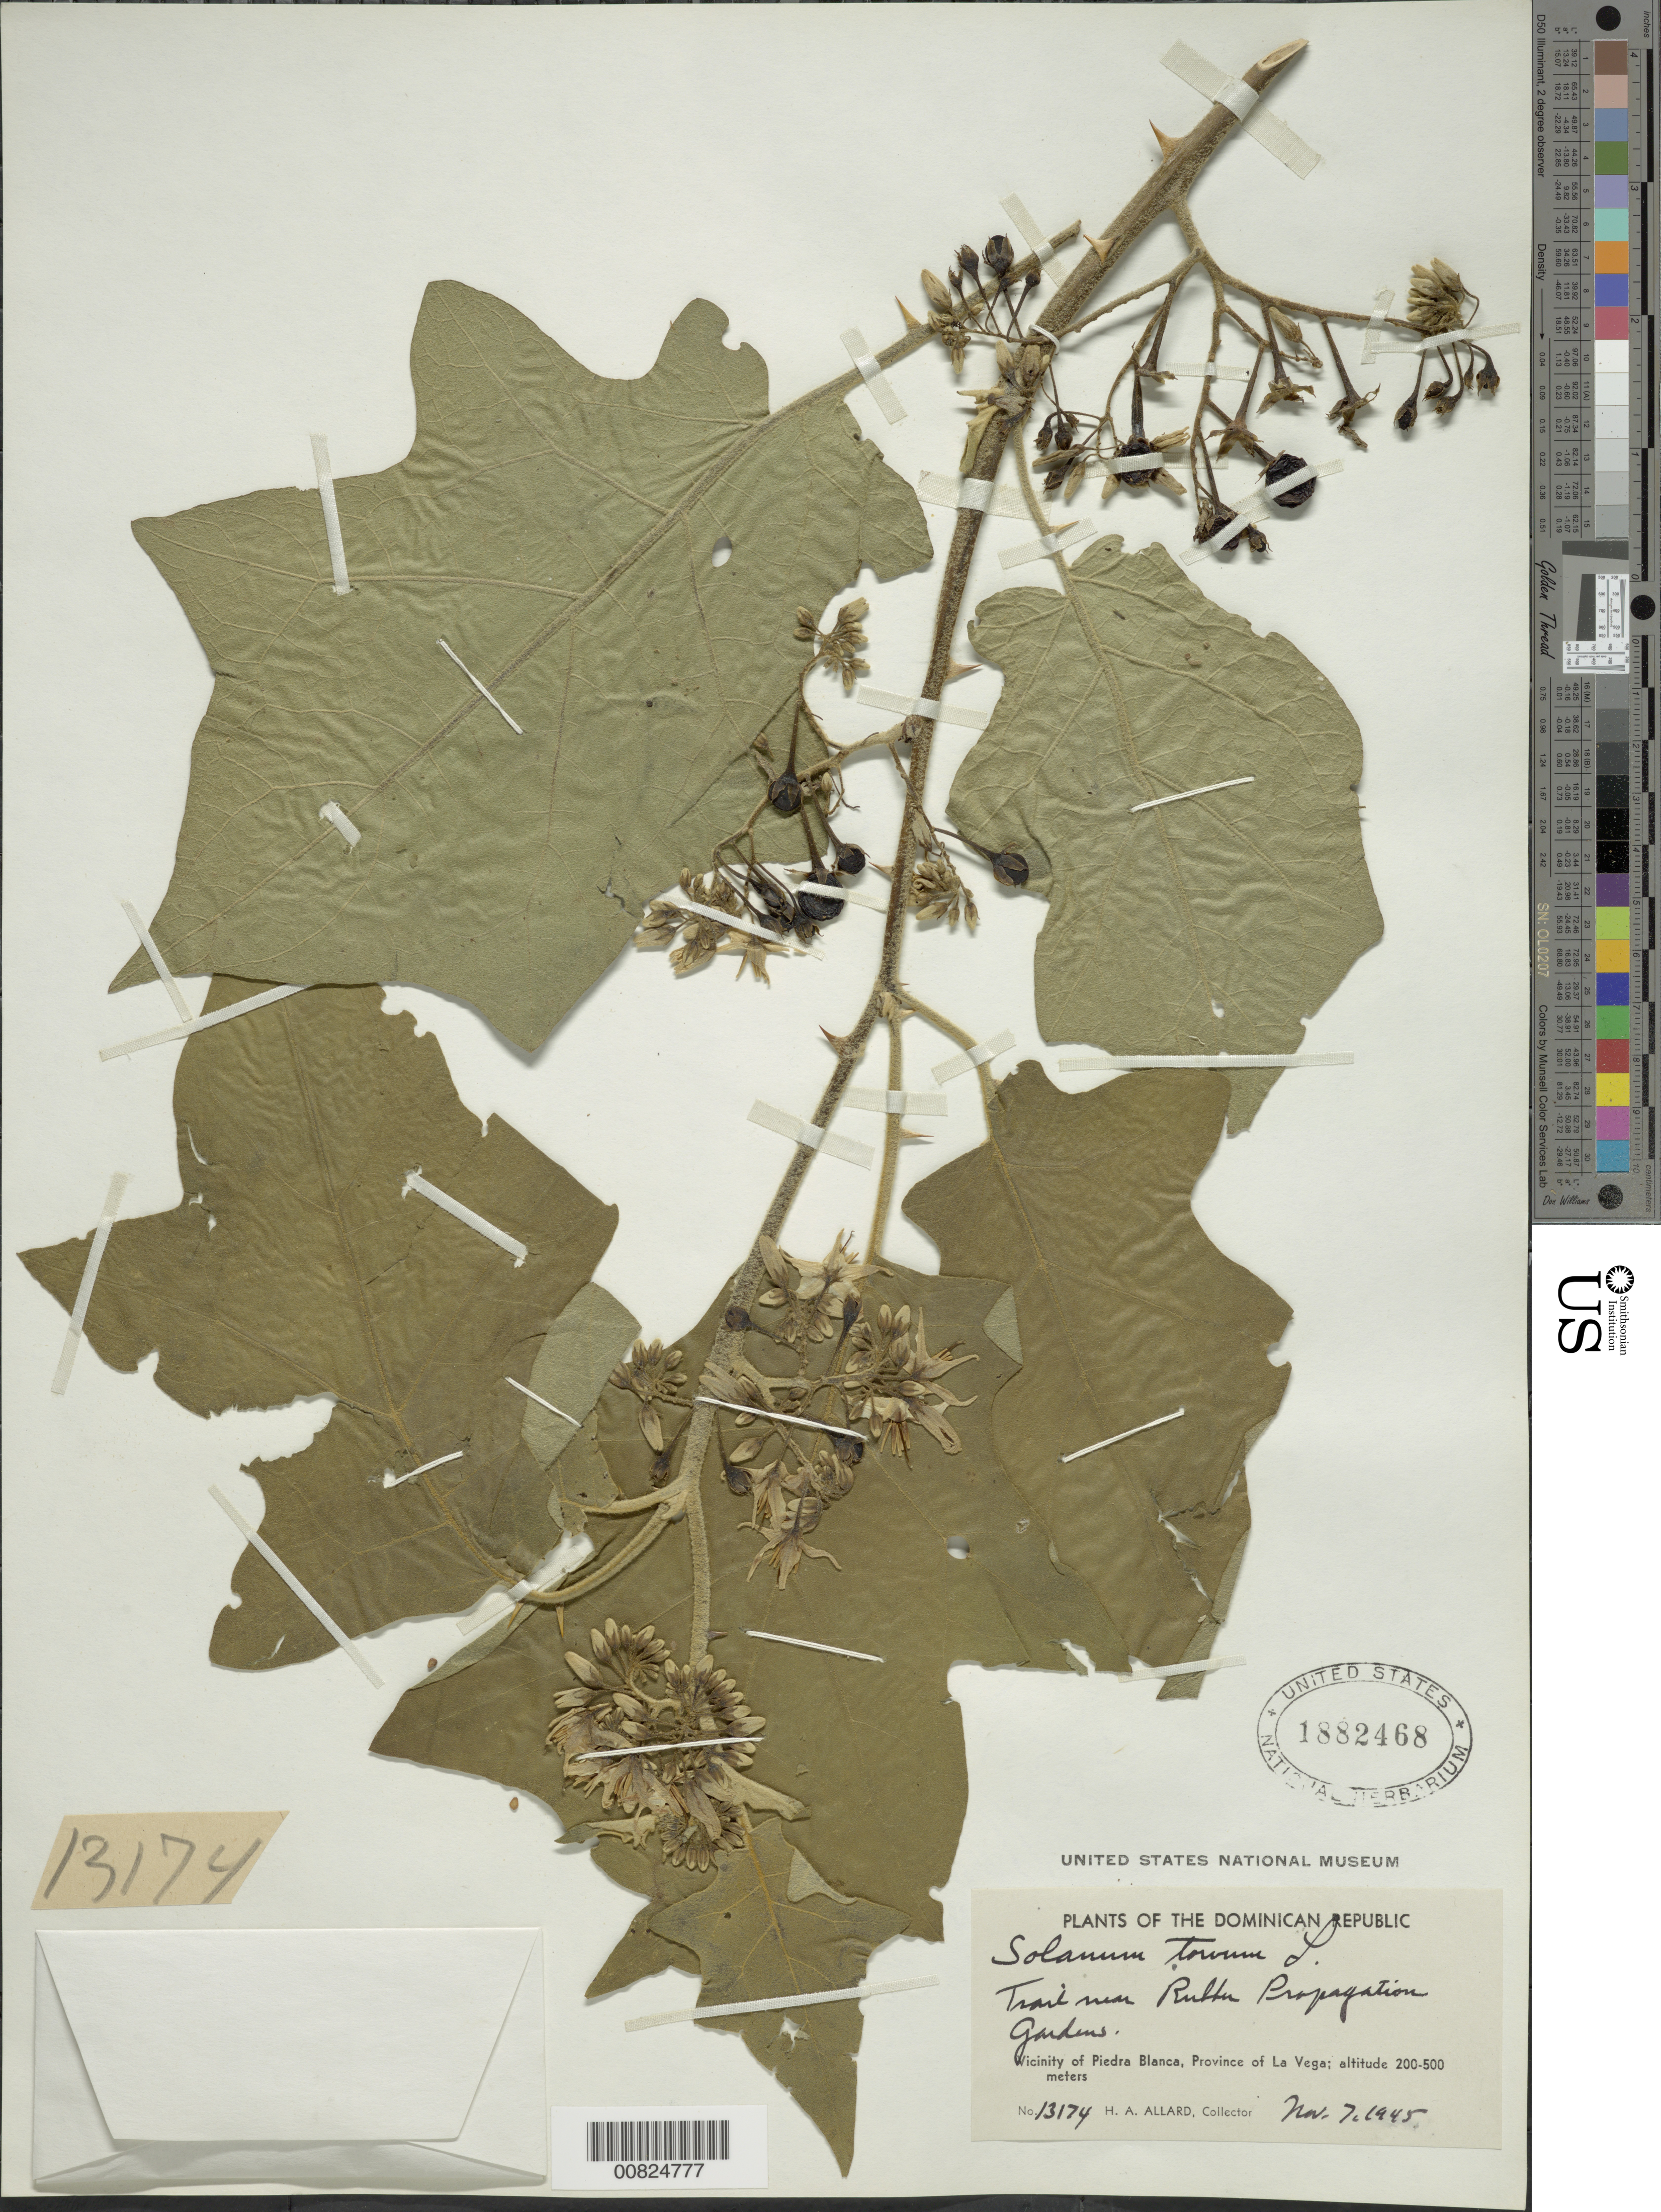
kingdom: Plantae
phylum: Tracheophyta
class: Magnoliopsida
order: Solanales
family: Solanaceae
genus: Solanum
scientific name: Solanum torvum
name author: Sw.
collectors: H. A. Allard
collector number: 13174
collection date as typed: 07 Nov 1945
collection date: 1945-11-07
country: Dominican Republic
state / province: La Vega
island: Hispaniola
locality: Vicinity of Piedra Blanca, trail near Rubber Propagation Gardens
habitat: trail near gardens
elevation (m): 200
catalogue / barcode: US 1882468